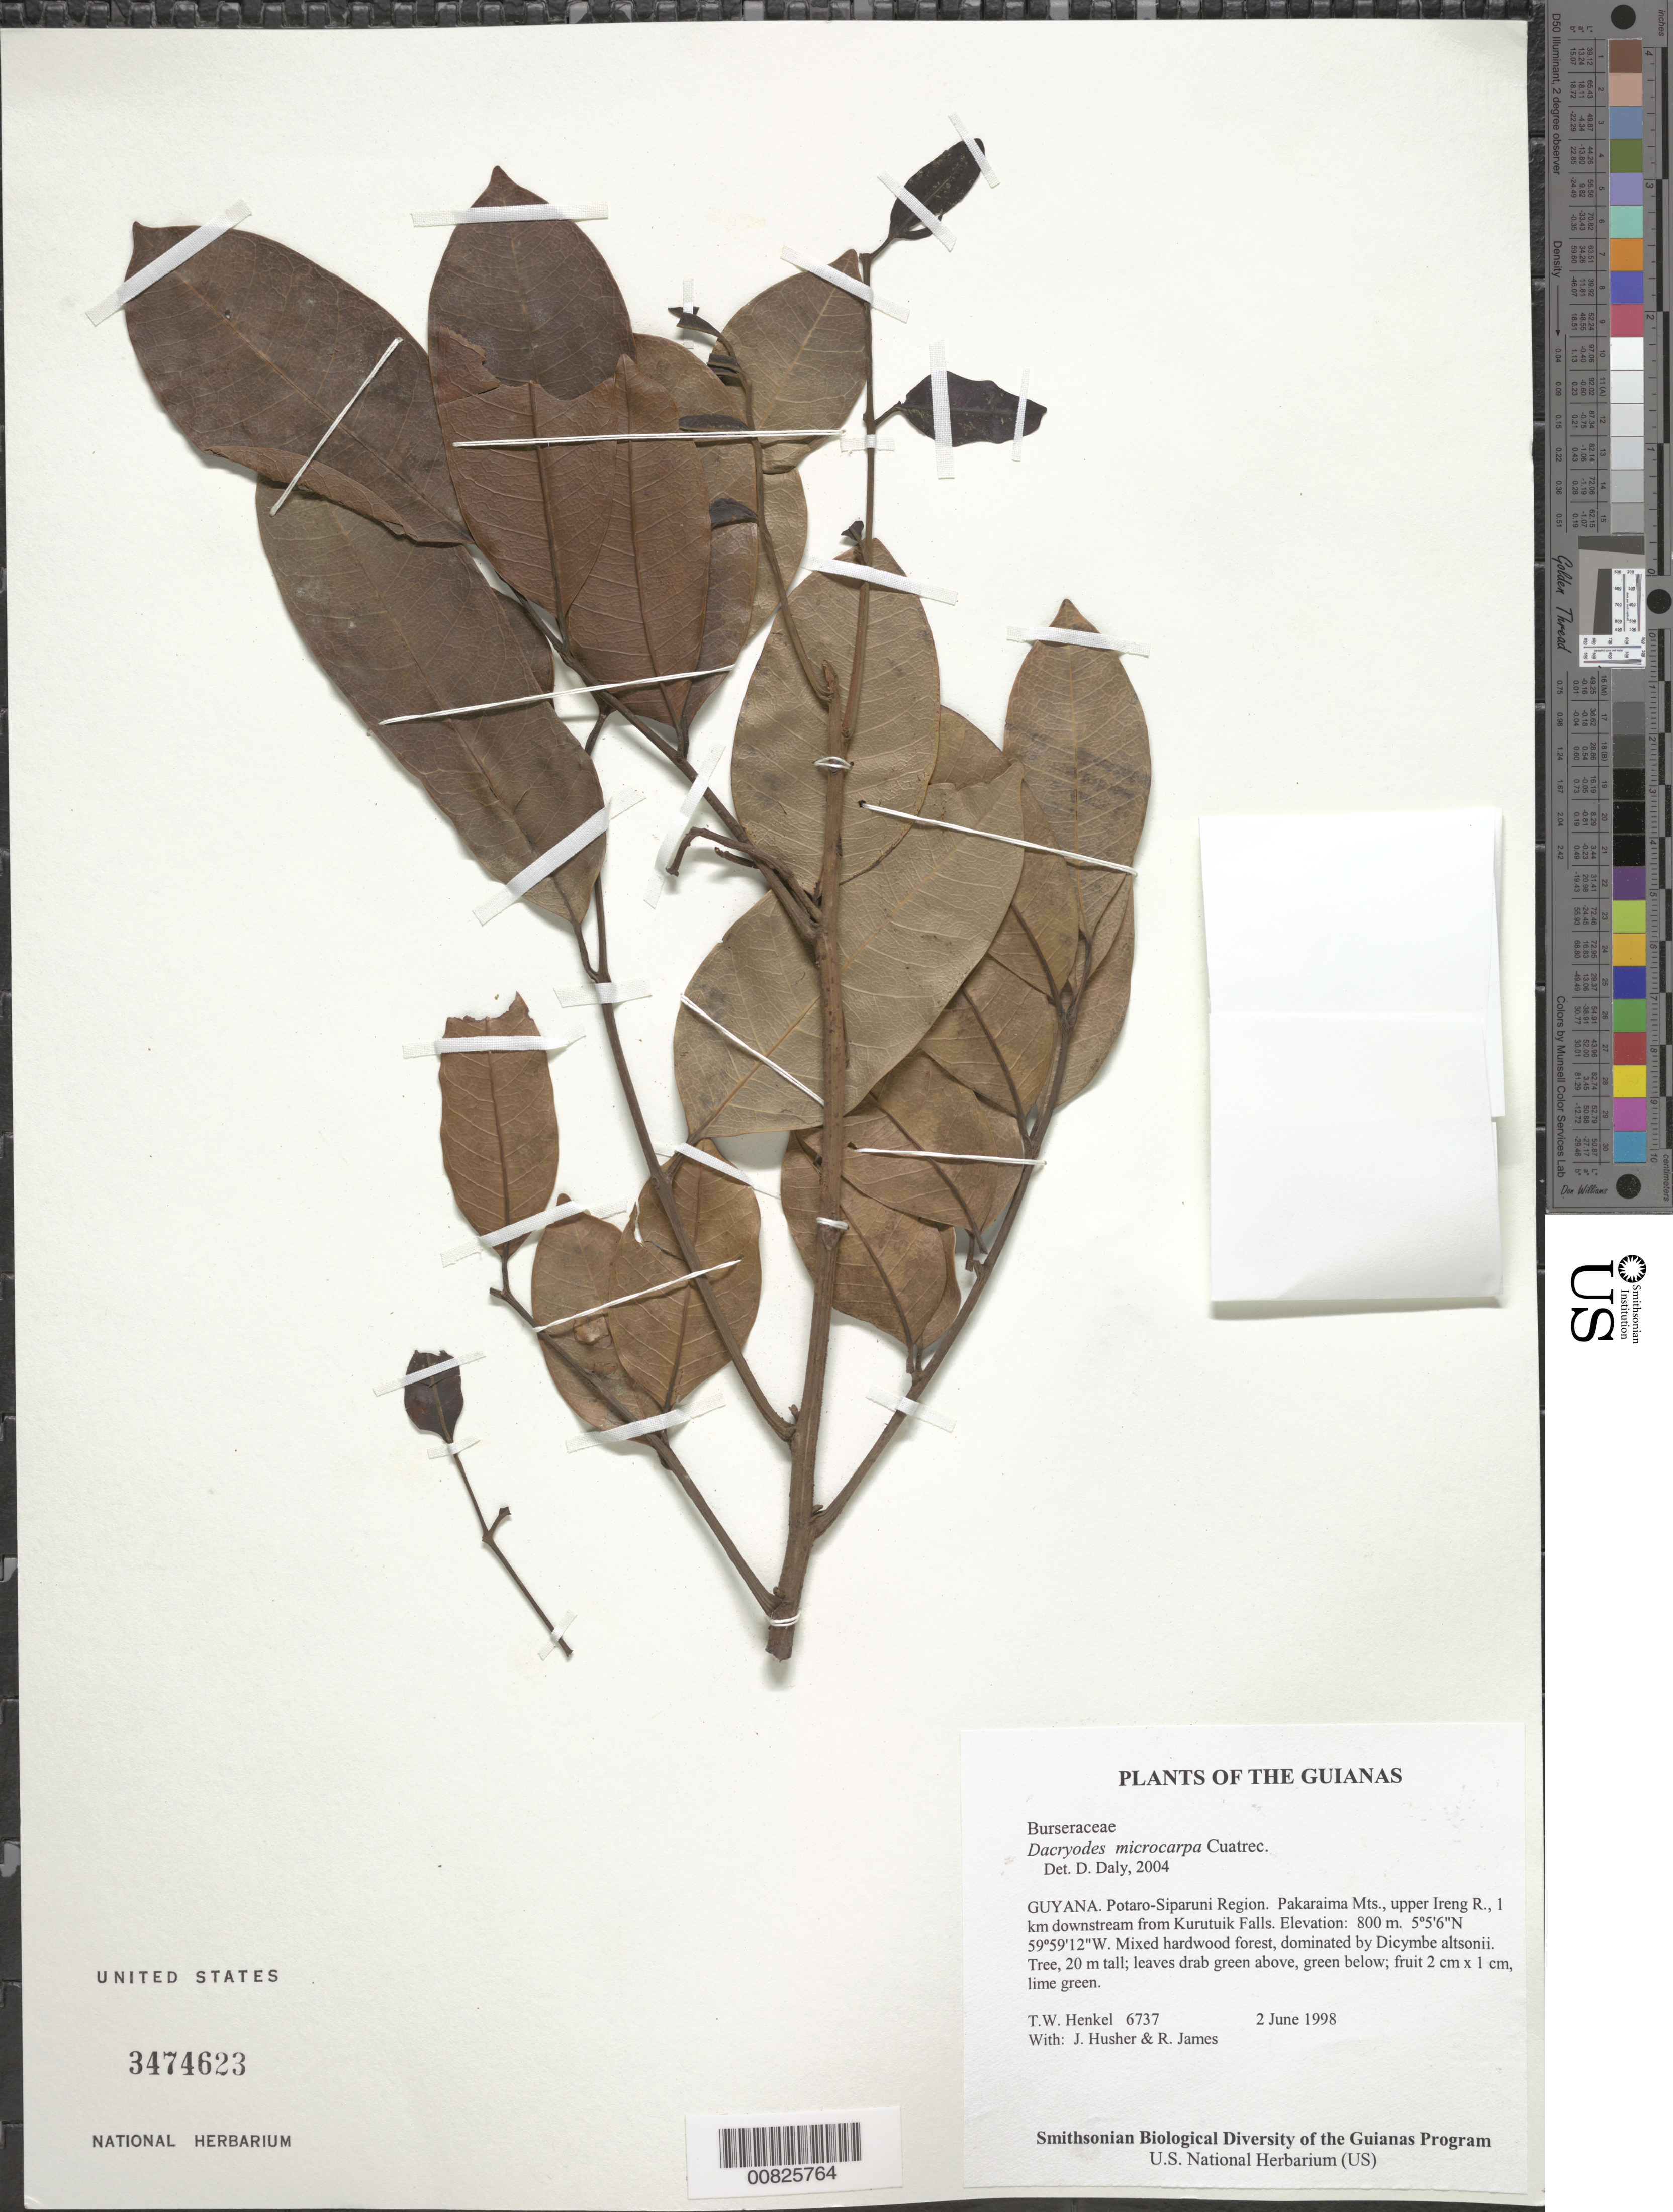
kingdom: Plantae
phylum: Tracheophyta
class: Magnoliopsida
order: Sapindales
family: Burseraceae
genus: Dacryodes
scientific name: Dacryodes microcarpa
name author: Cuatrec.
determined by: Daly, D. C.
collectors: T. Henkel, J. Husher & R. James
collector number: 6737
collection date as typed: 2 June 1998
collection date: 1998-06-02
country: Guyana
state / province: Potaro-Siparuni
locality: Pakaraima Mts., upper Ireng R., 1 km downstream from Kurutuik Falls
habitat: Mixed hardwood forest, dominated by Dicymbe altsonii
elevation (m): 800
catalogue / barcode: US 3474623